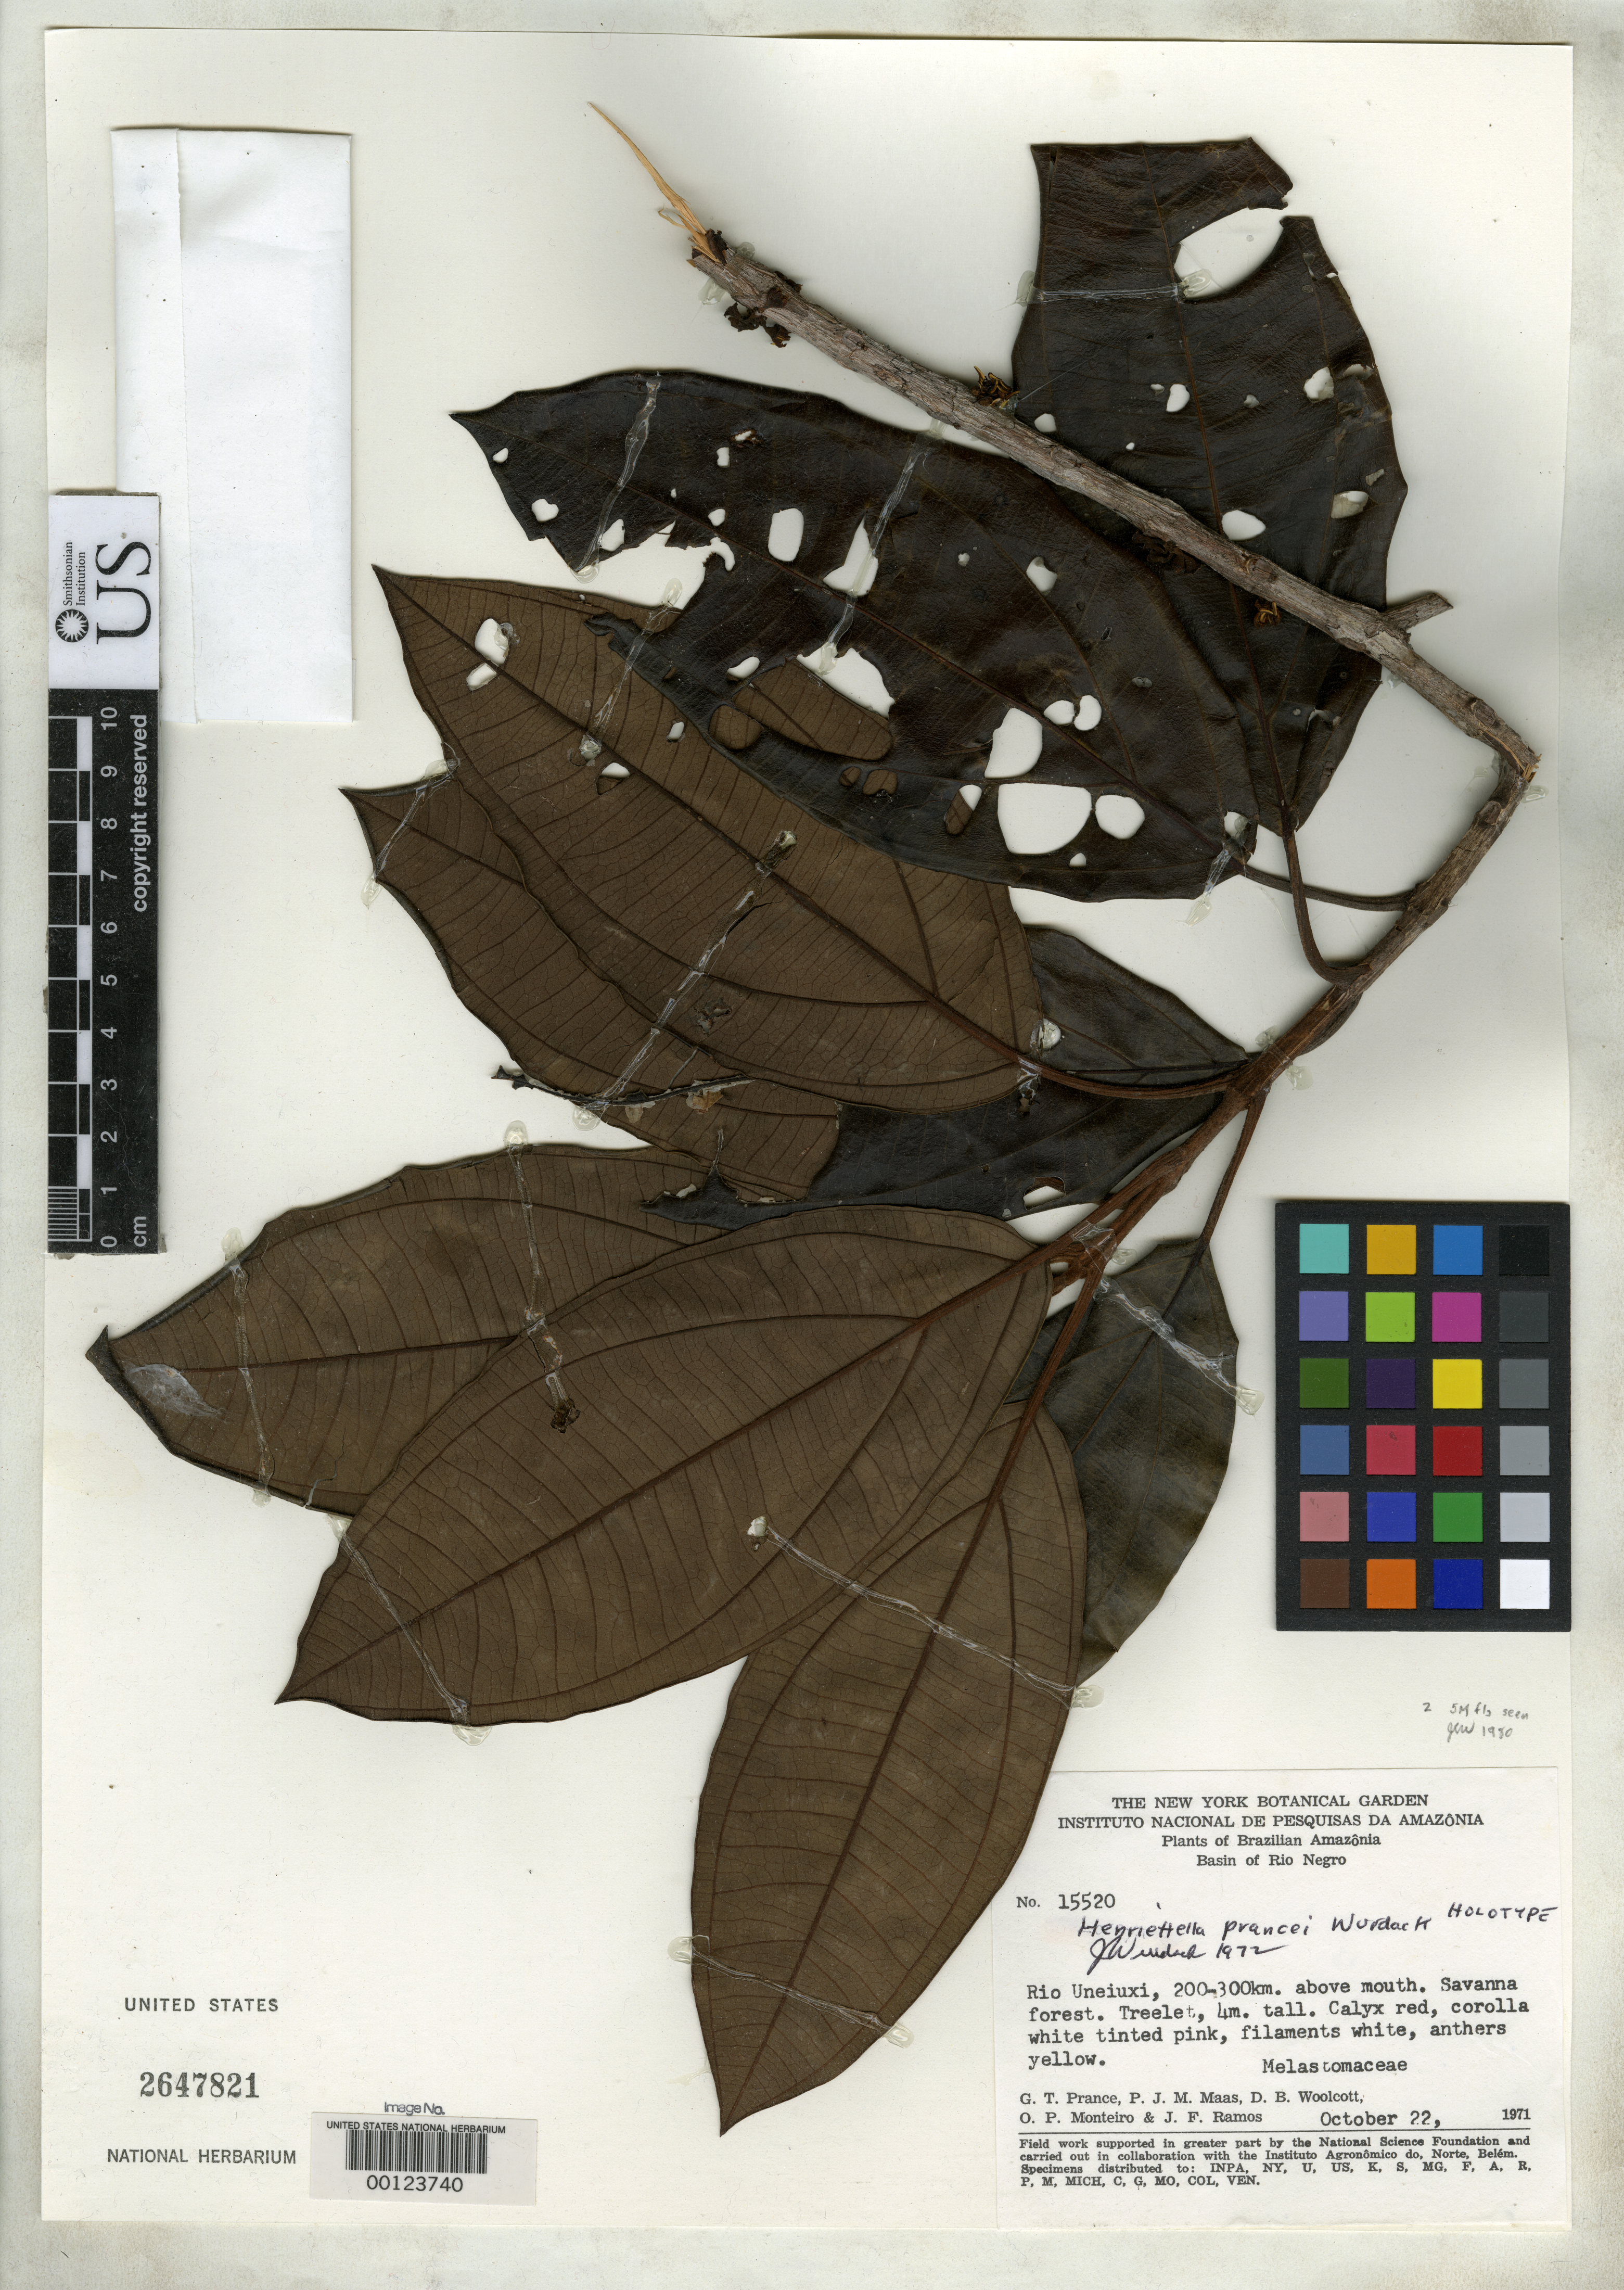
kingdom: Plantae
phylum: Tracheophyta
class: Magnoliopsida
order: Myrtales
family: Melastomataceae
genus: Henriettella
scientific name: Henriettella prancei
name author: Wurdack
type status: Holotype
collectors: G. T. Prance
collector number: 15520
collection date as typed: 22 Oct 1971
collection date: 1971-10-22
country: Brazil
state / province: Amazonas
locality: Rio Vneiuxi.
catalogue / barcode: US 2647821